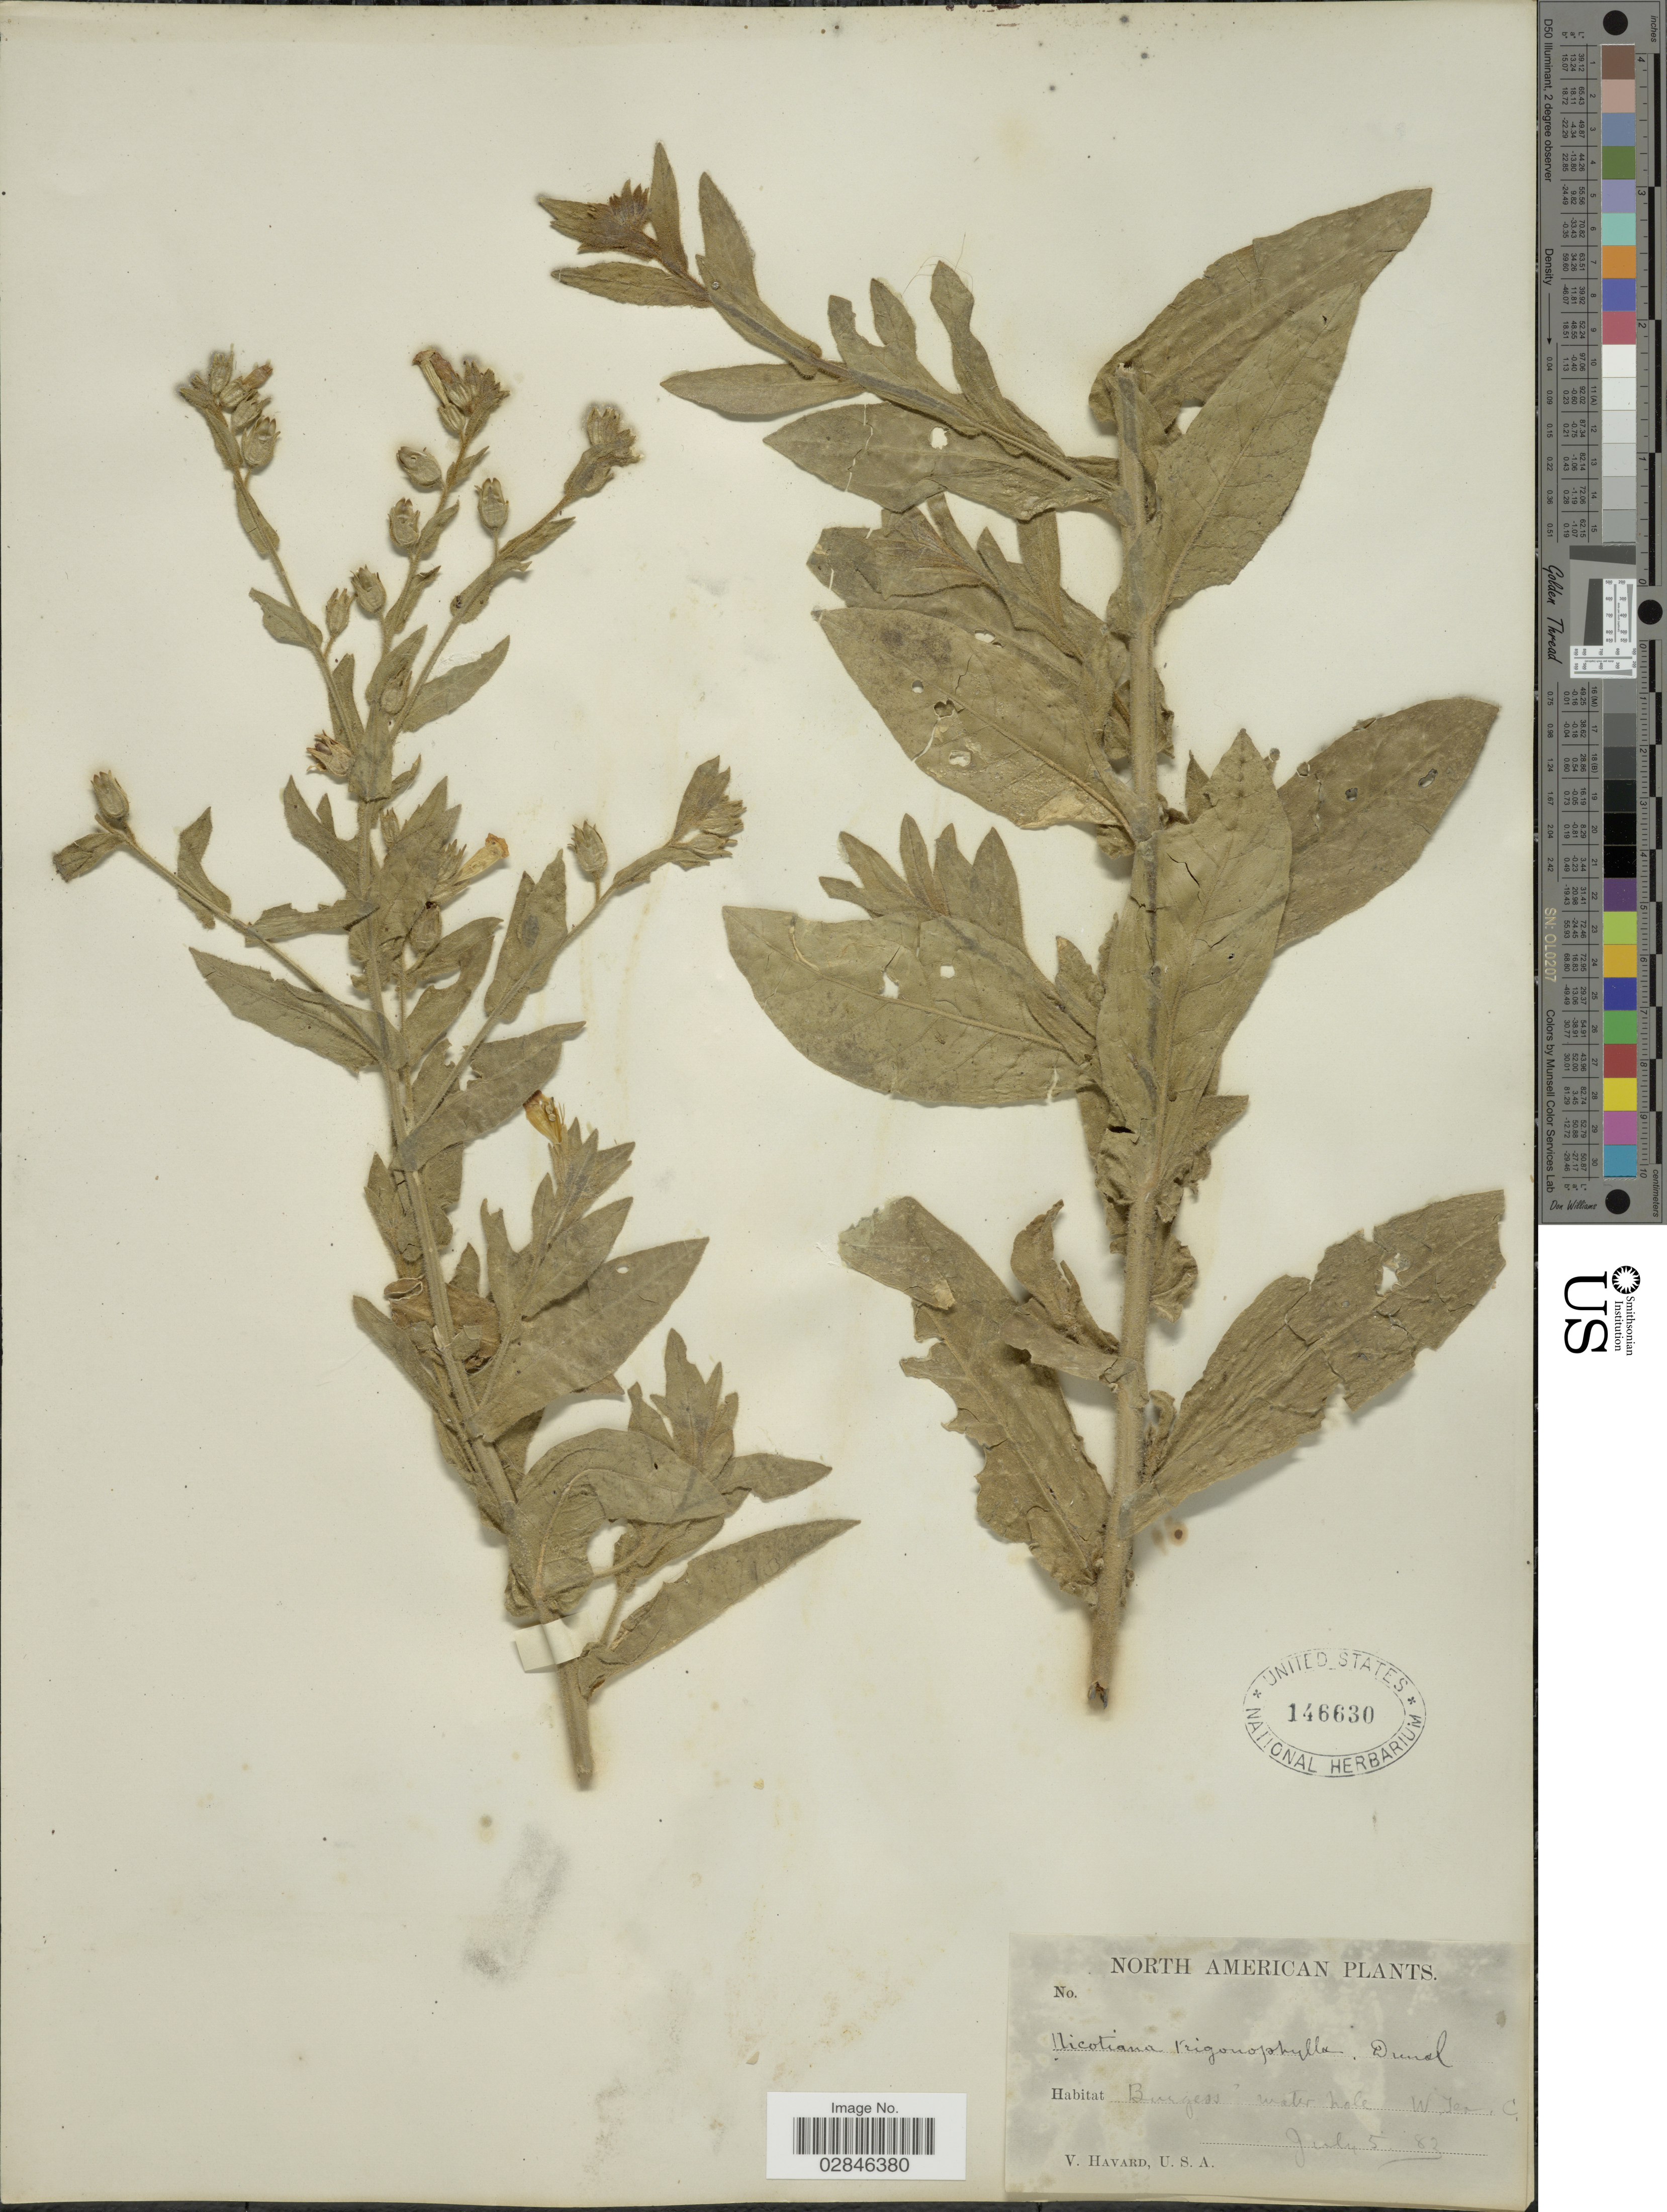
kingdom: Plantae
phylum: Tracheophyta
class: Magnoliopsida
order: Solanales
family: Solanaceae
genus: Nicotiana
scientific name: Nicotiana trigonophylla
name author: Dunal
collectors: V. Havard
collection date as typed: Transcribed d/m/y: 5/7/83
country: United States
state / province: Texas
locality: Burgess water hole, W. Tex. C.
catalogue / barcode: US 146630